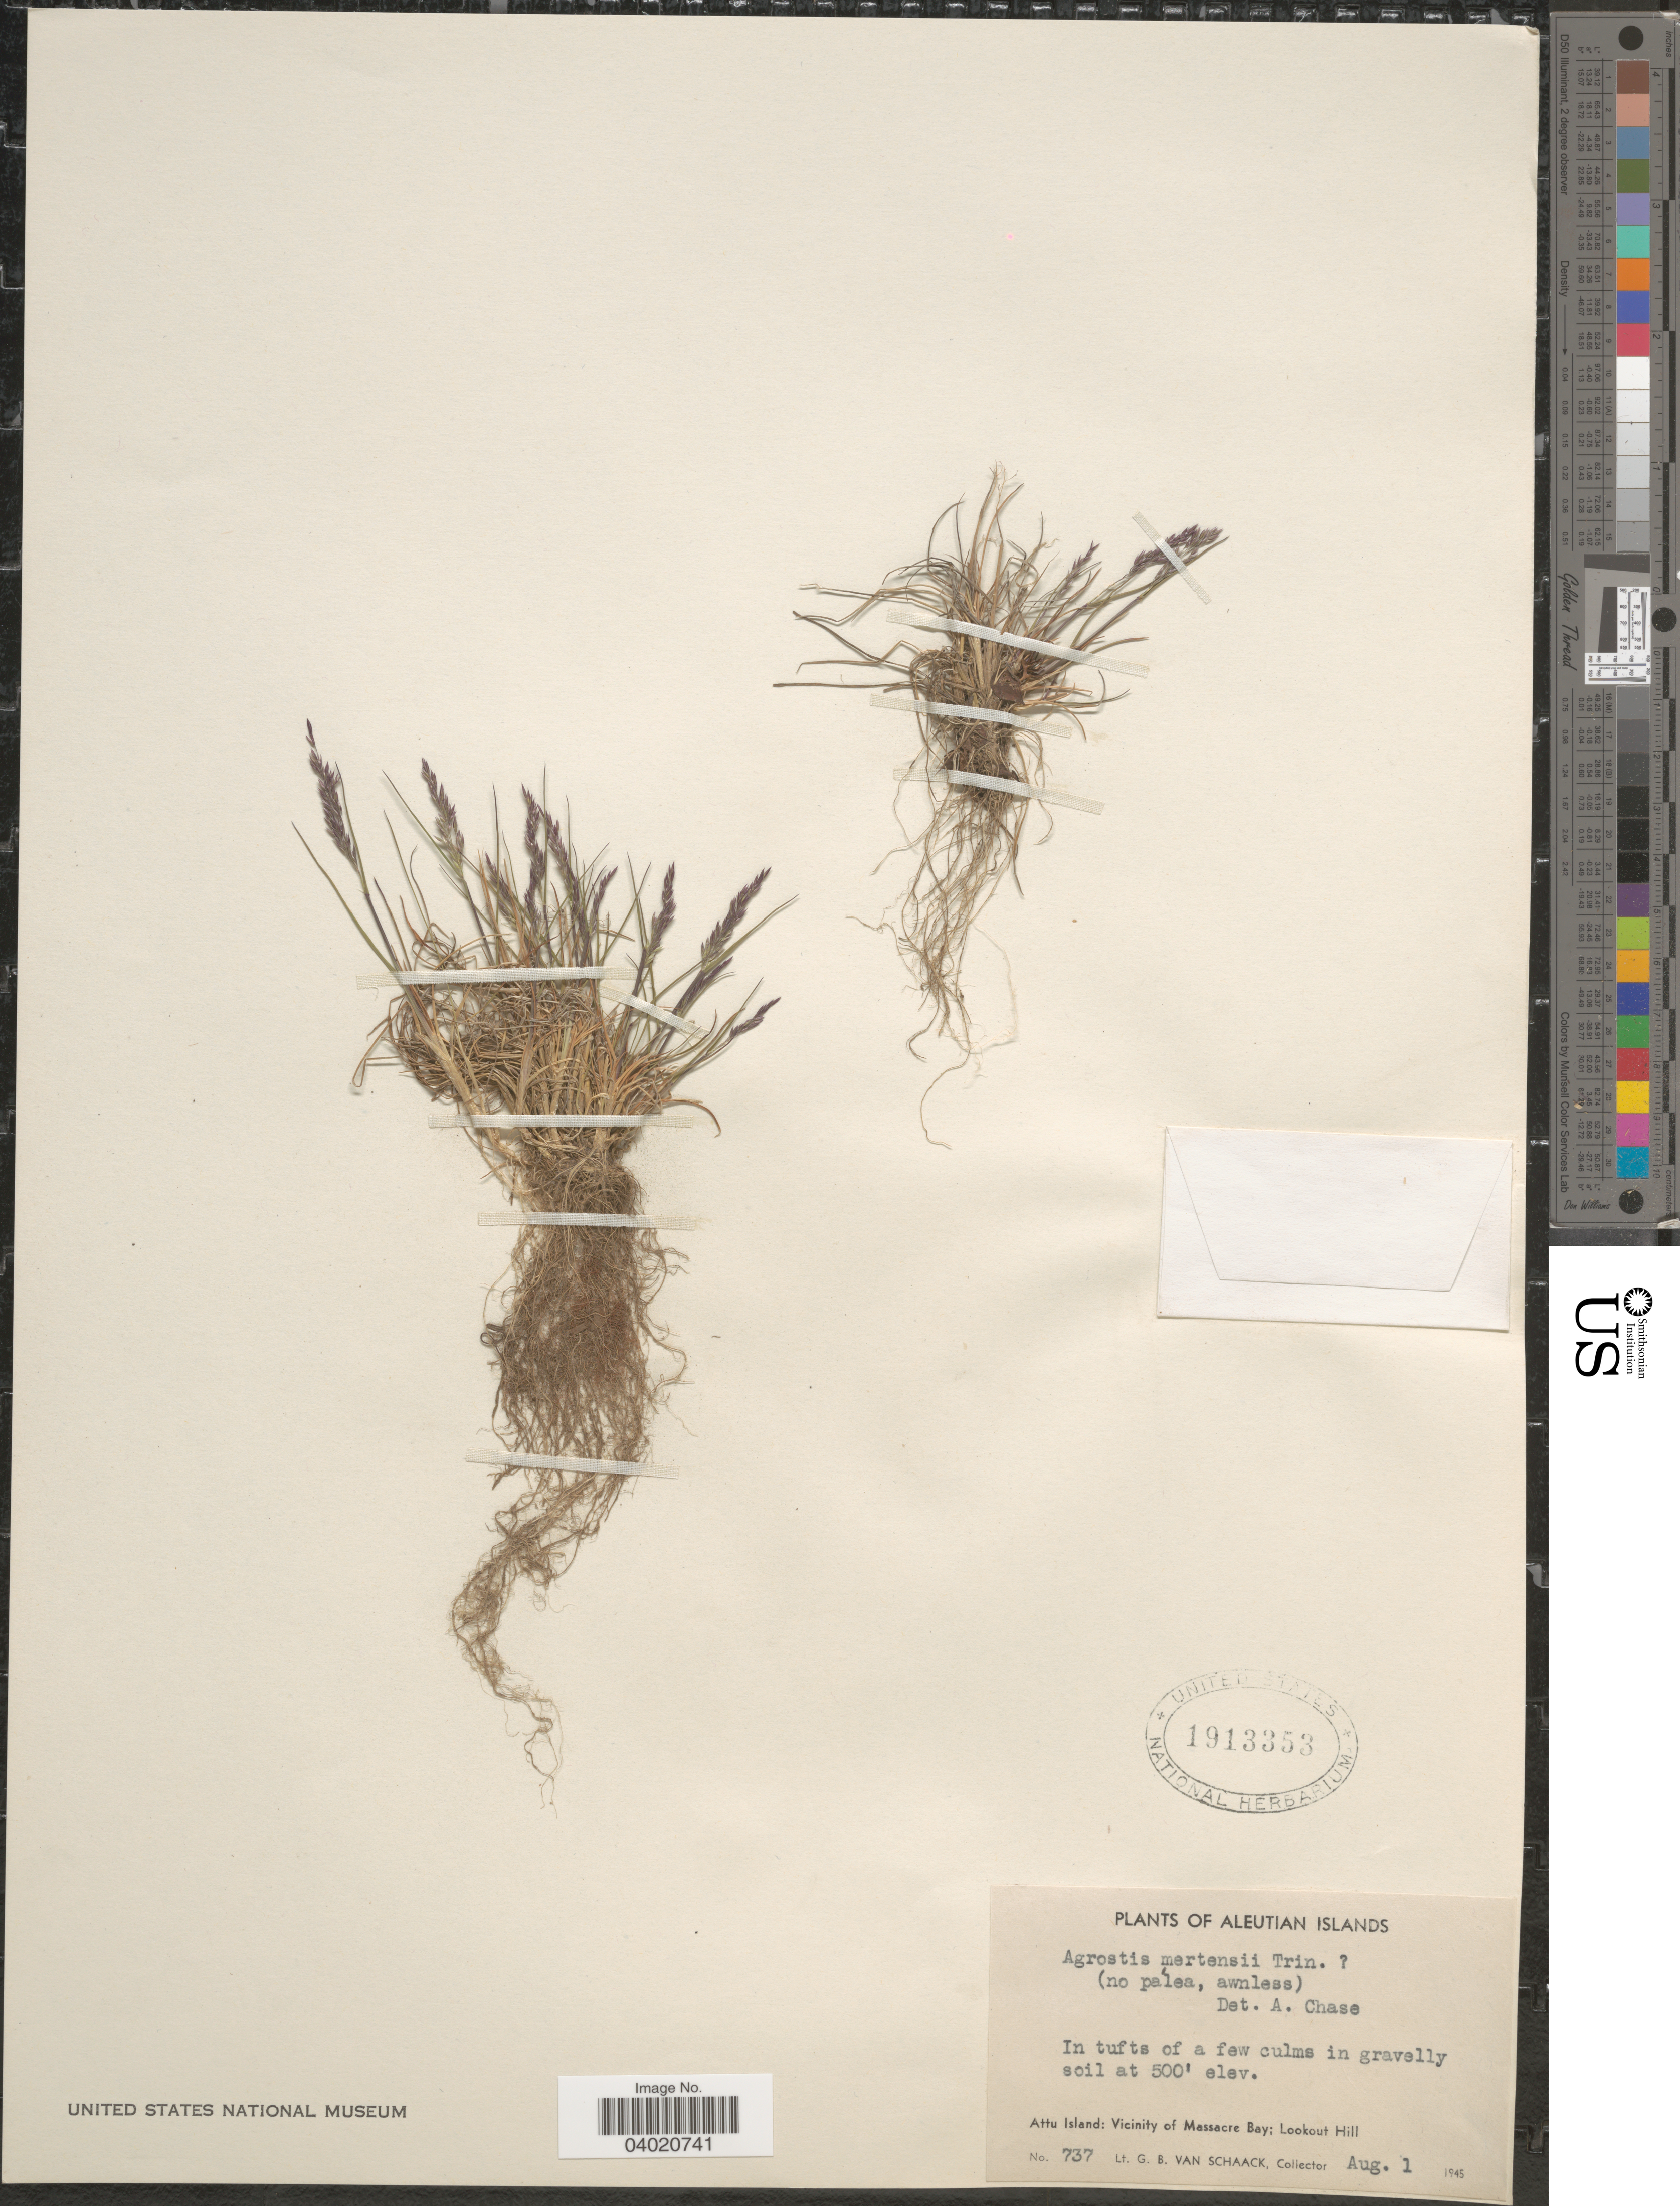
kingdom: Plantae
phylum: Tracheophyta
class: Liliopsida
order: Poales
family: Poaceae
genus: Agrostis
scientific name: Agrostis mertensii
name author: Trin.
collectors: G. Van Schaack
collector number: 737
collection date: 1945-08-01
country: United States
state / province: Alaska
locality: Aleutian Islands. Attu Island: Vicinity of Massacre Bay; Lookout Hill.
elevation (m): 152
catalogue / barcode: US 1913353